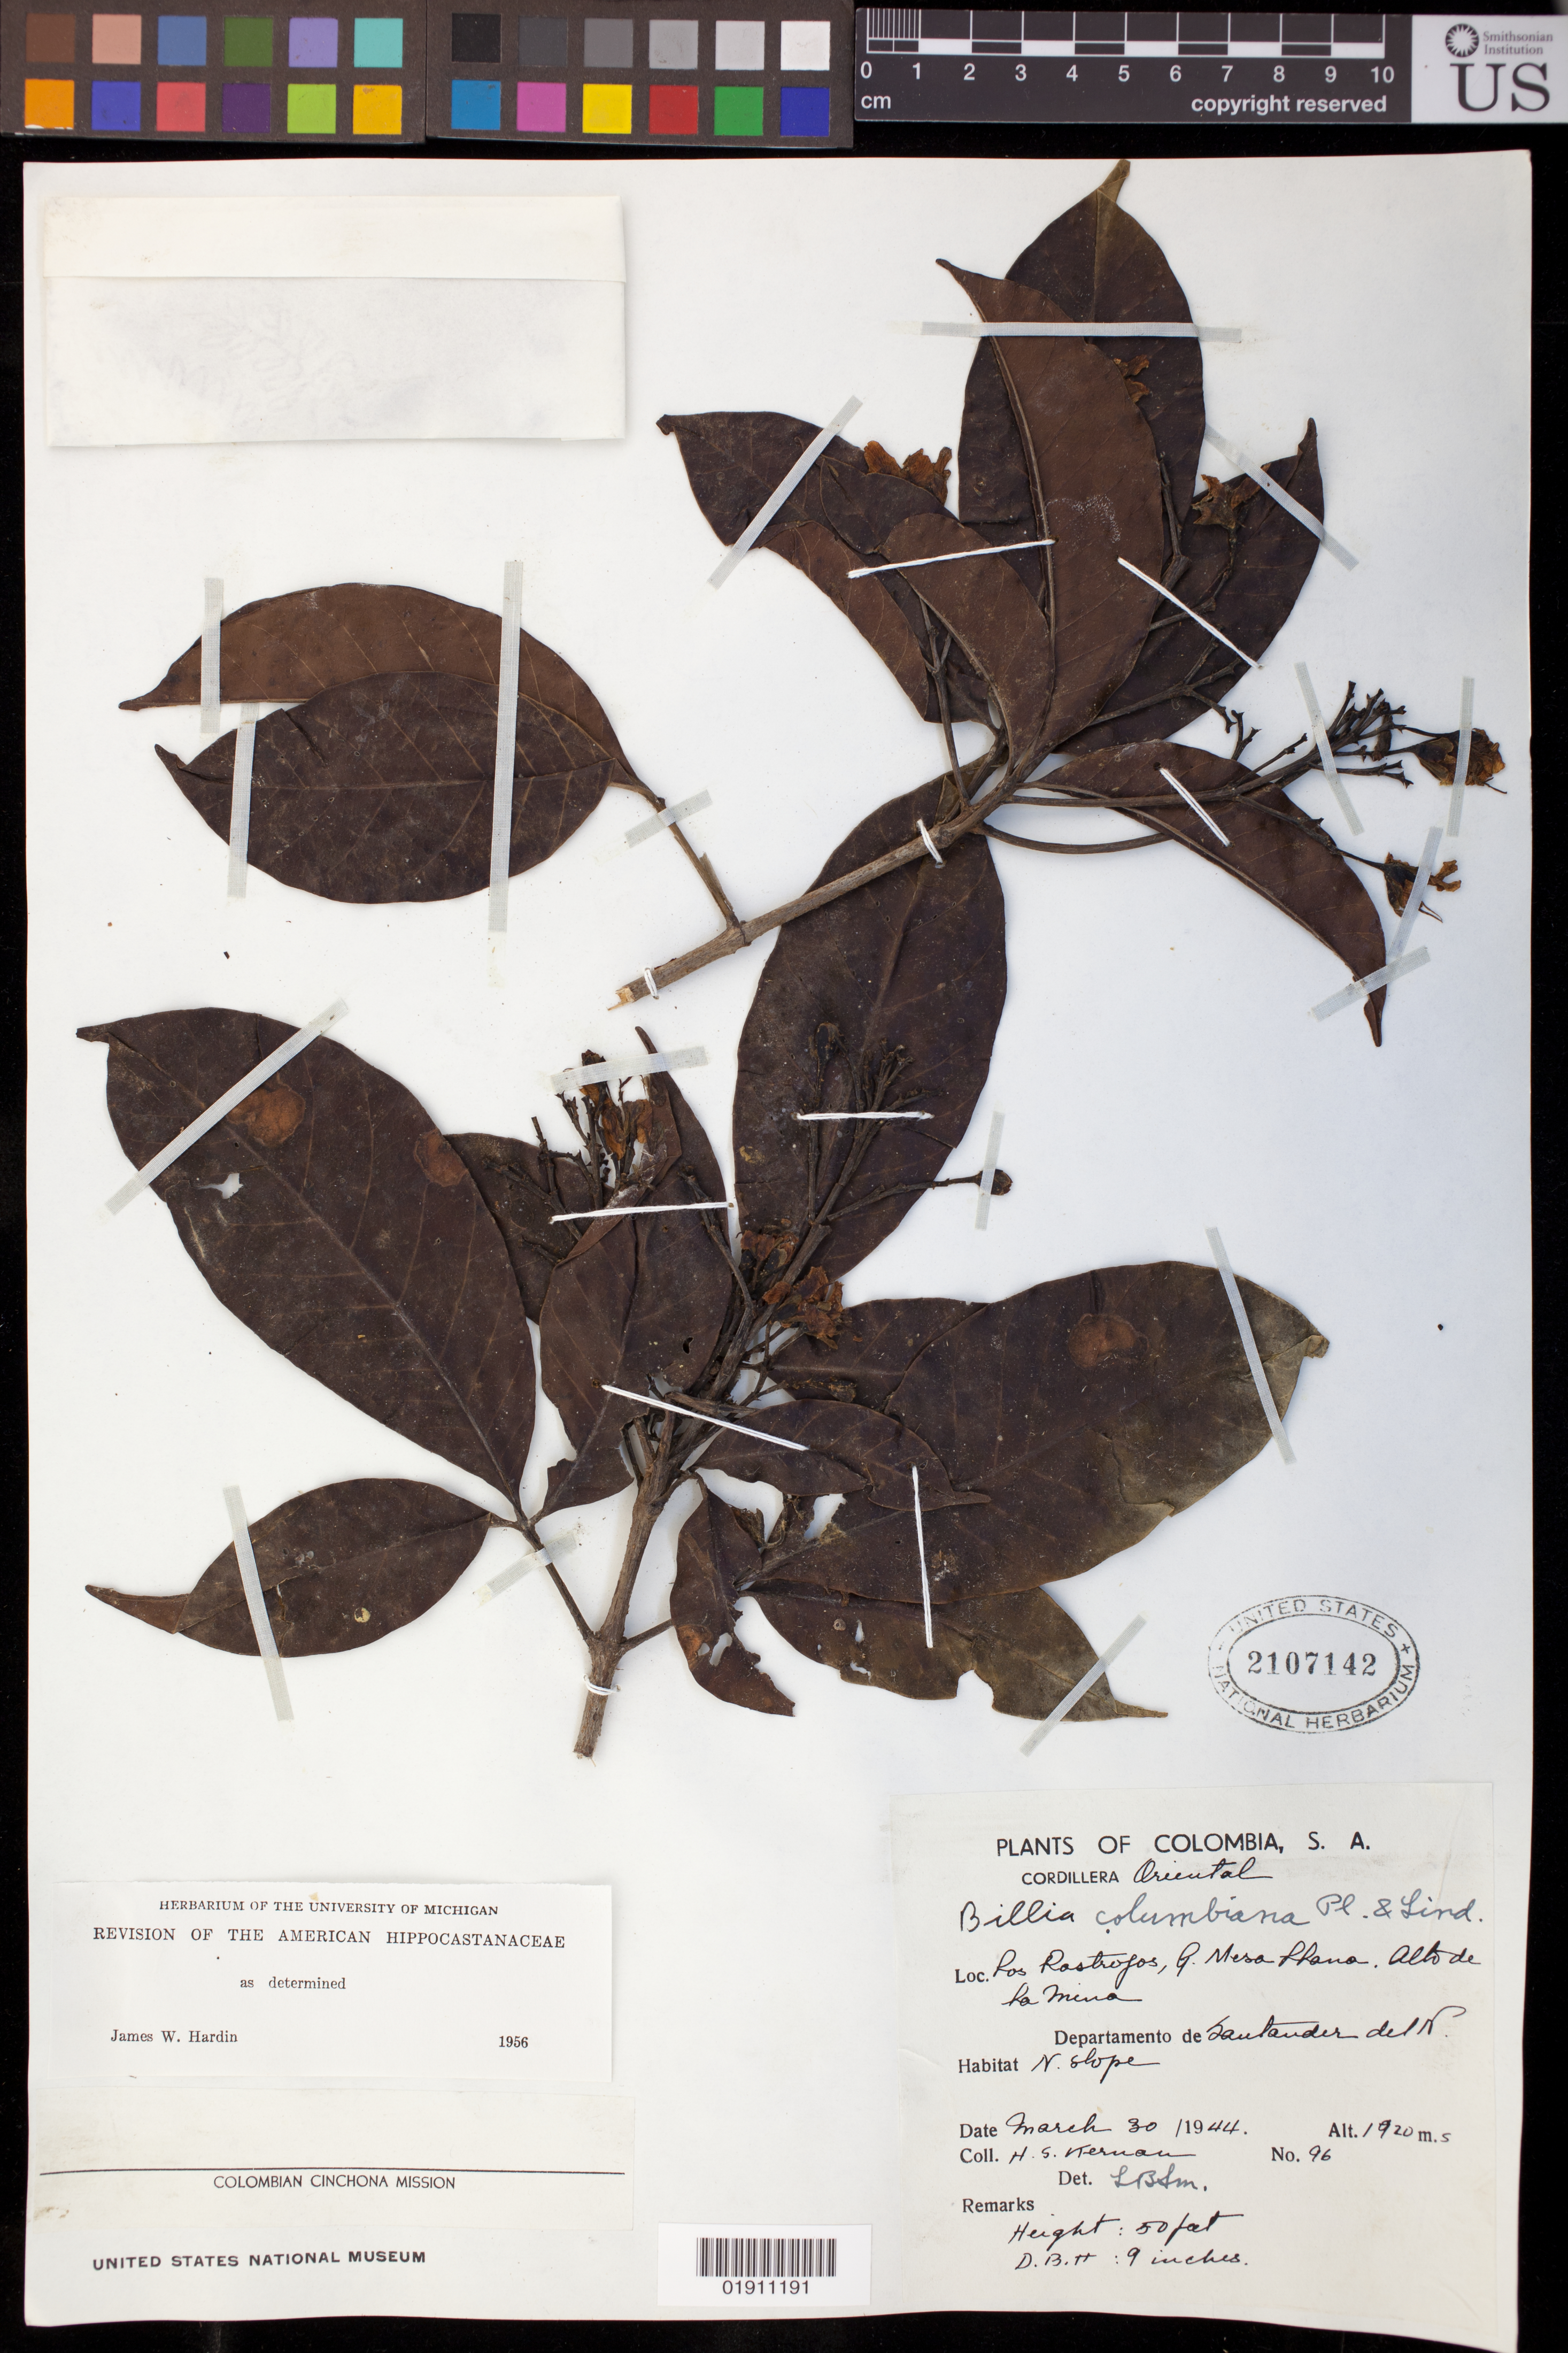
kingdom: Plantae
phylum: Tracheophyta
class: Magnoliopsida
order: Sapindales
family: Sapindaceae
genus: Billia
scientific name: Billia rosea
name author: (Planch. & Linden) C. Ulloa & P.M. Jørg.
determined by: Acevedo-Rodríguez, P., (BOT), Smithsonian Institution - National Museum of Natural History (UNITED STATES)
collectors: H. Kernan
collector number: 96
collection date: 1944-03-30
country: Colombia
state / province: Norte de Santander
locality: Los Rastrojos, G. Mesa Plana. Alto de La Mina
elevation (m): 1920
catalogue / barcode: US 2107142